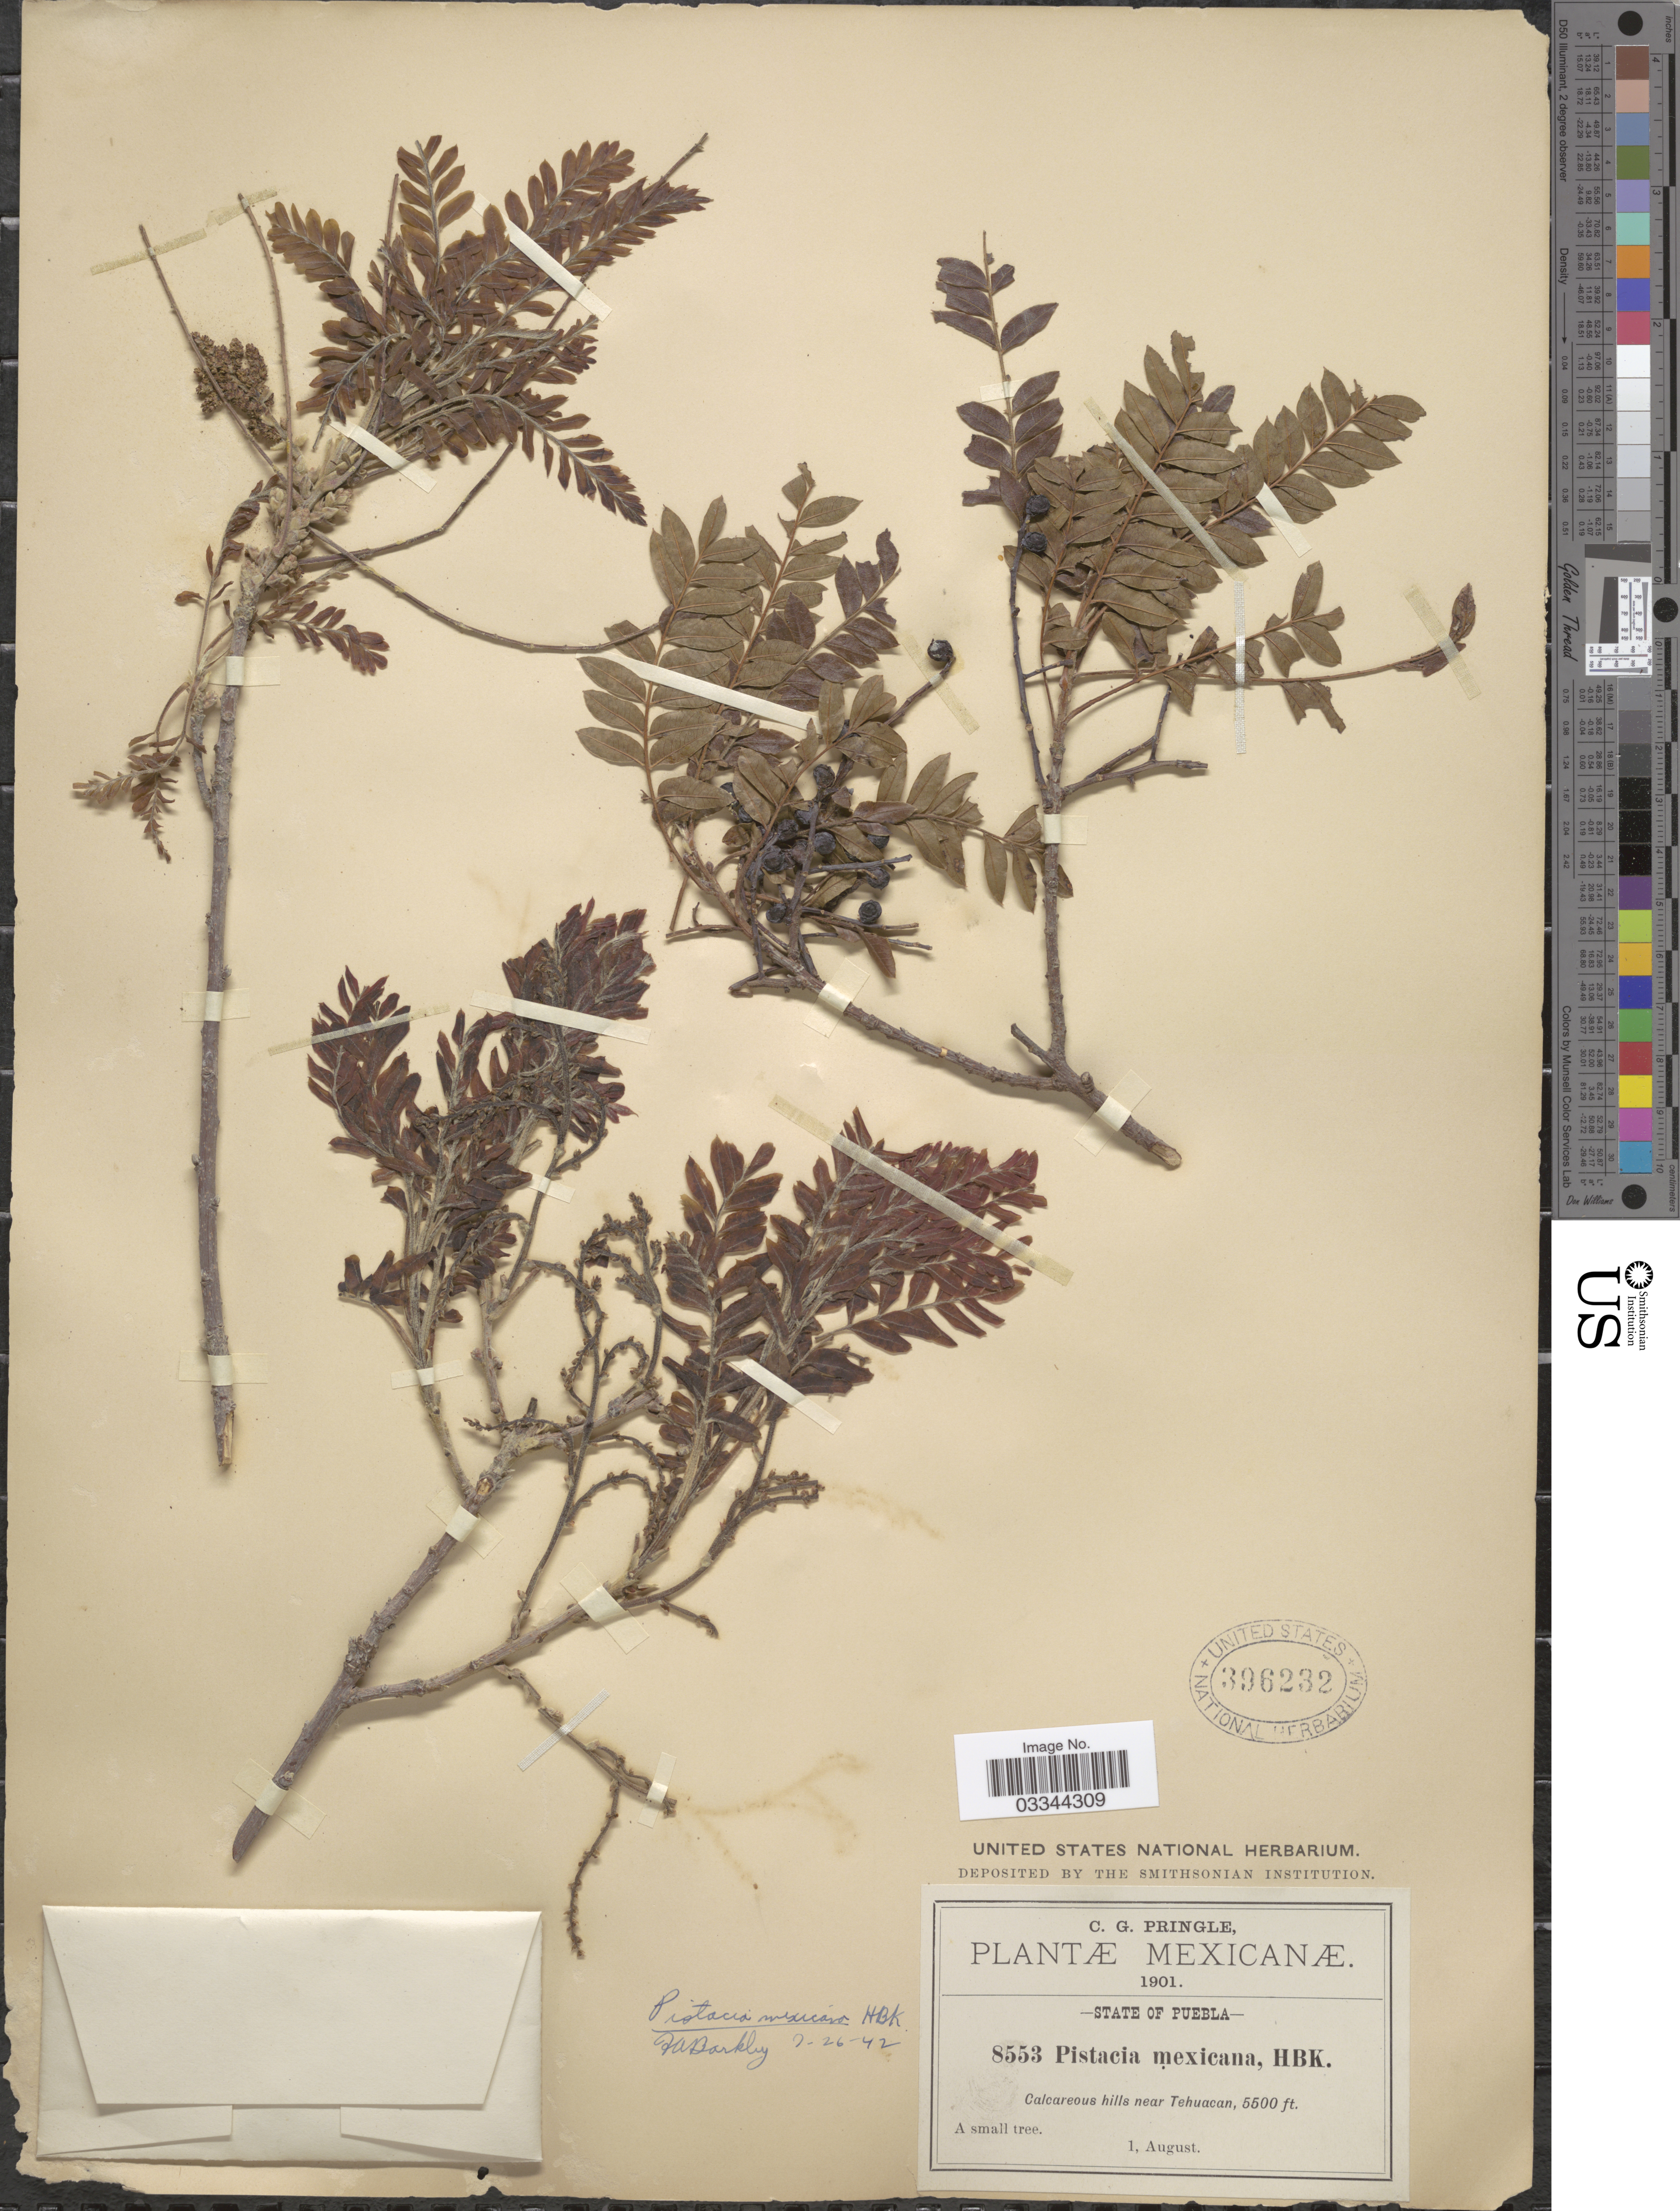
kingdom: Plantae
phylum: Tracheophyta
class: Magnoliopsida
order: Sapindales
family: Anacardiaceae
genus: Pistacia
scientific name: Pistacia mexicana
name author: Kunth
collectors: C. G. Pringle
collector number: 8553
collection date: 1901-08-01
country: Mexico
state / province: Puebla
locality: Calcareous hills near Tehuacan.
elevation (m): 1676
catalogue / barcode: US 396232